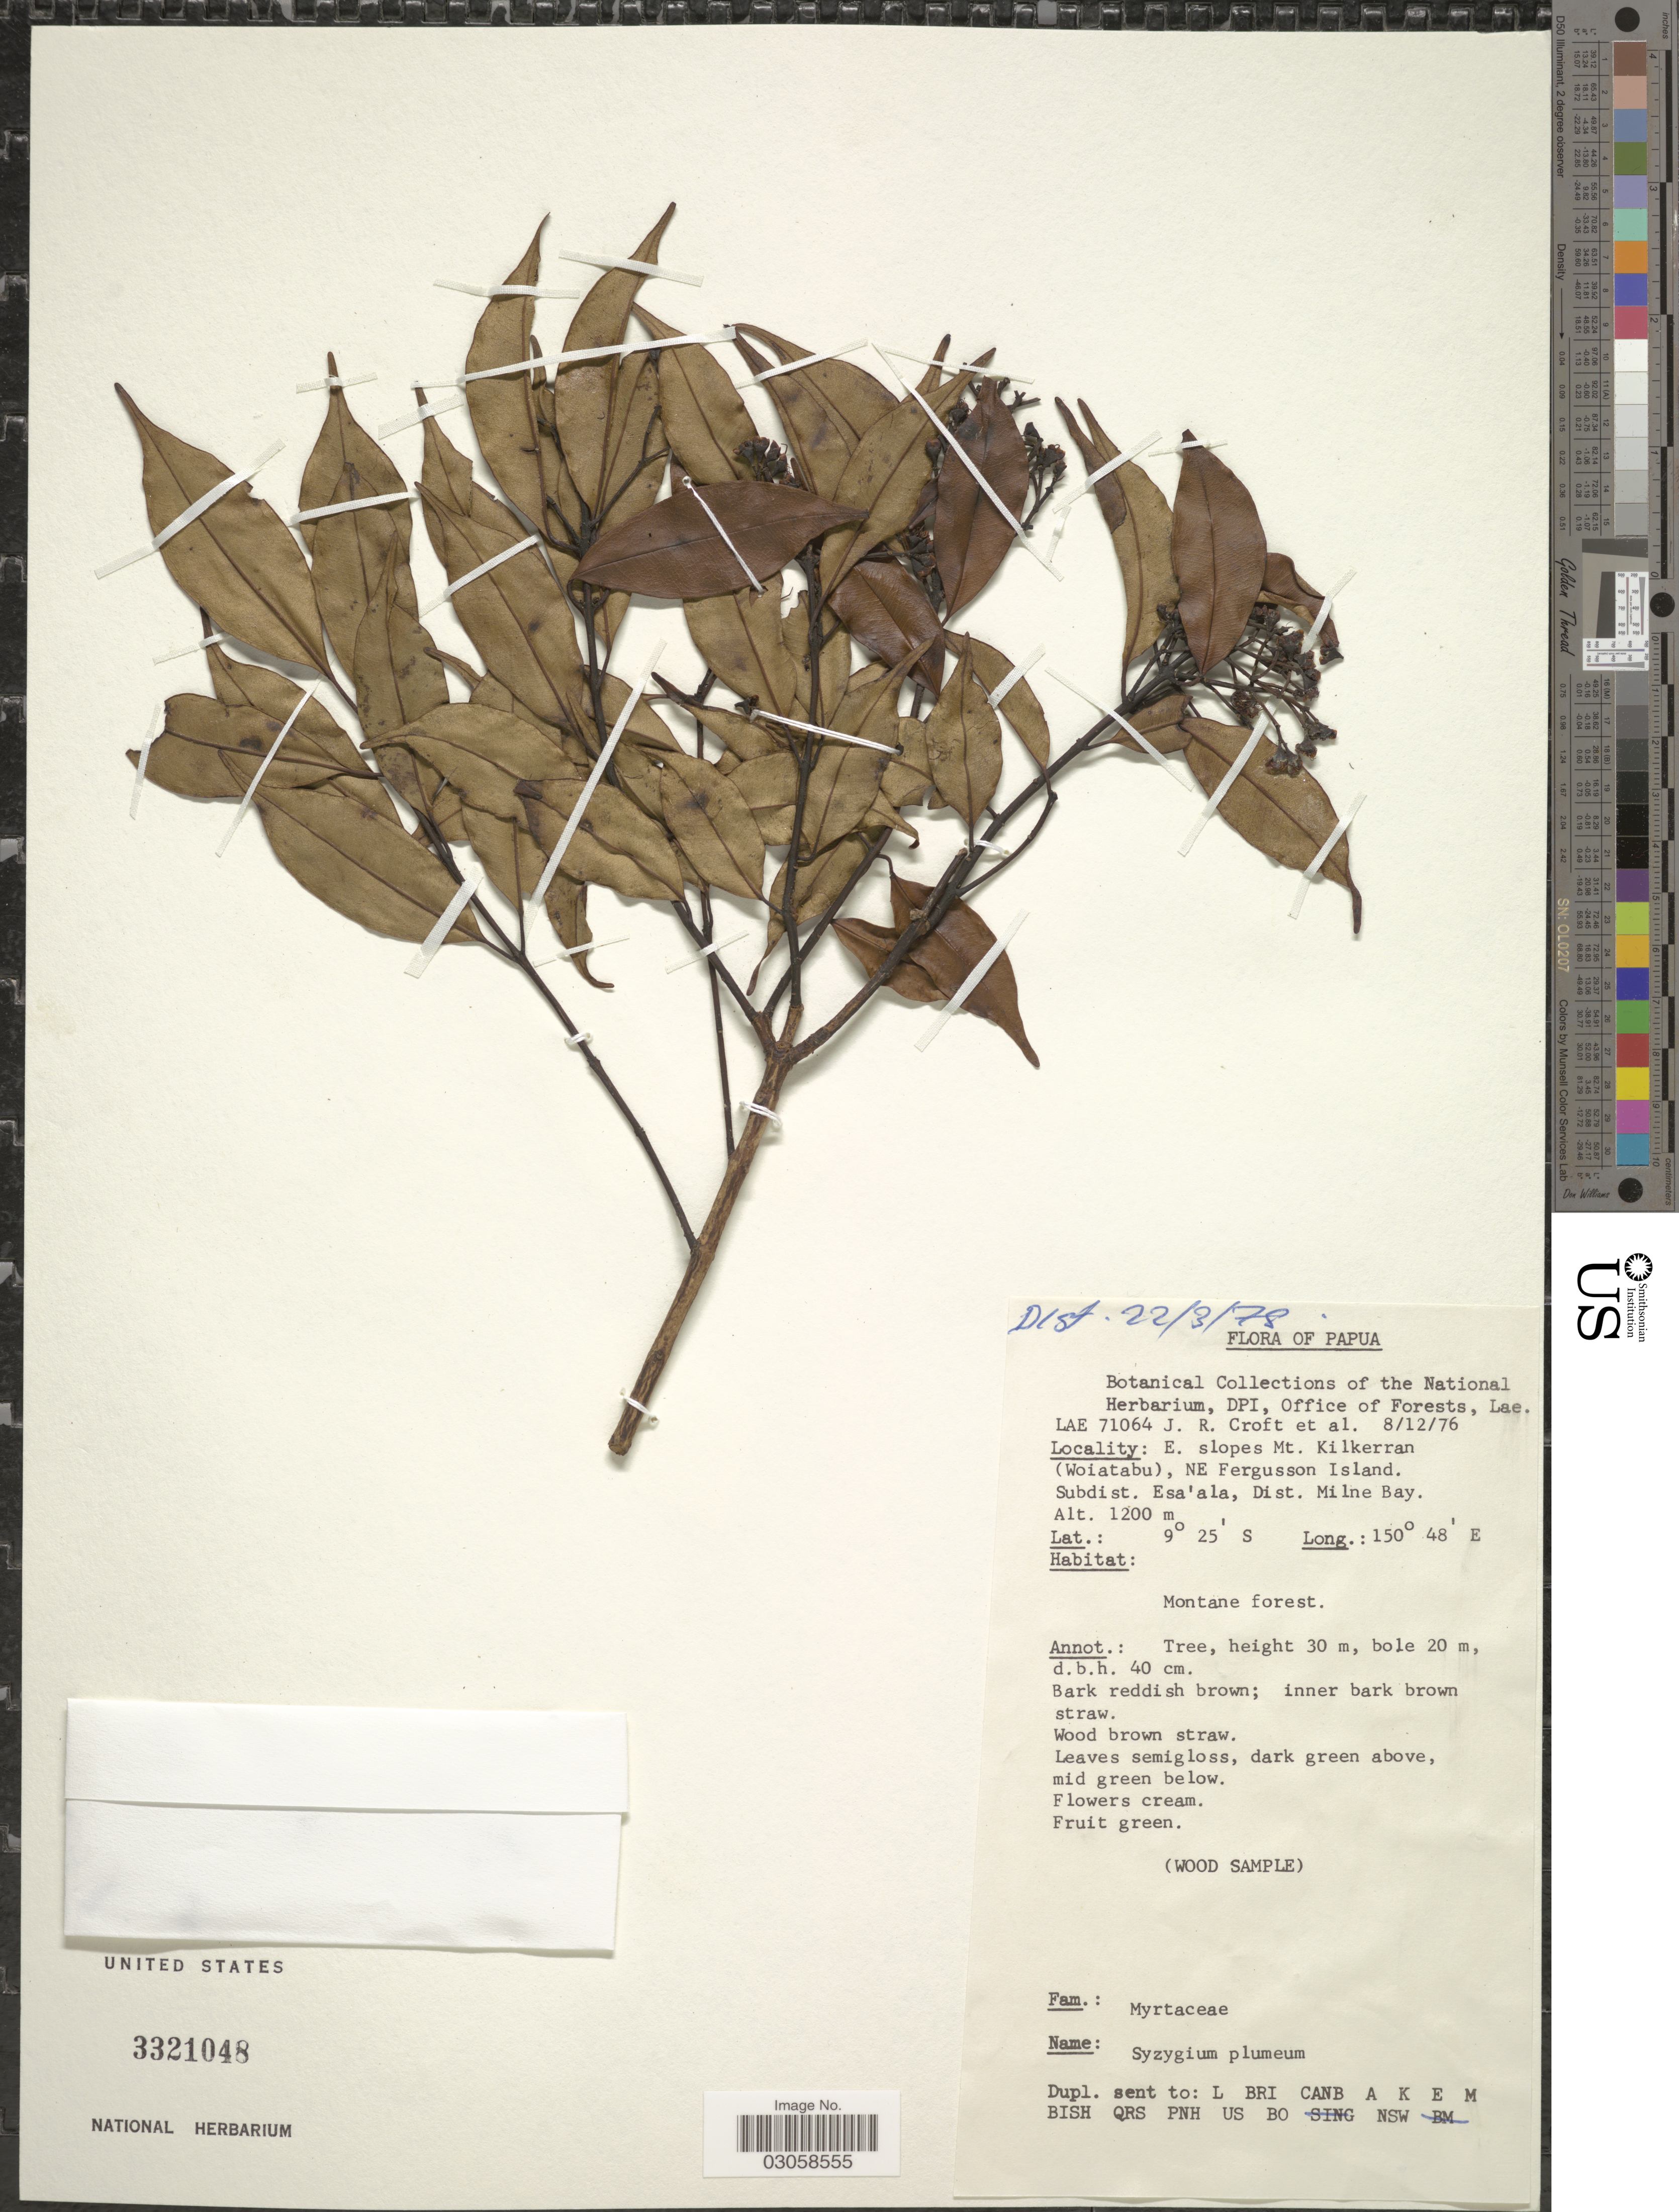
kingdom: Plantae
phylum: Tracheophyta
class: Magnoliopsida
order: Myrtales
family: Myrtaceae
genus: Syzygium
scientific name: Syzygium plumeum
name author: (Ridl.) Merr. & L.M. Perry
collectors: J. R. Croft & et al.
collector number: LAE 71064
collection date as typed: Transcribed d/m/y: 8/12/76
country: Papua New Guinea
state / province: Milne Bay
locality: Papua. E. slopes of mt. Kilkerran (Woiatabu), NE Fergusson Island. Subdist. Esa'ala, Dist. Milne Bay.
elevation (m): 1200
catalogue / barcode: US 3321048